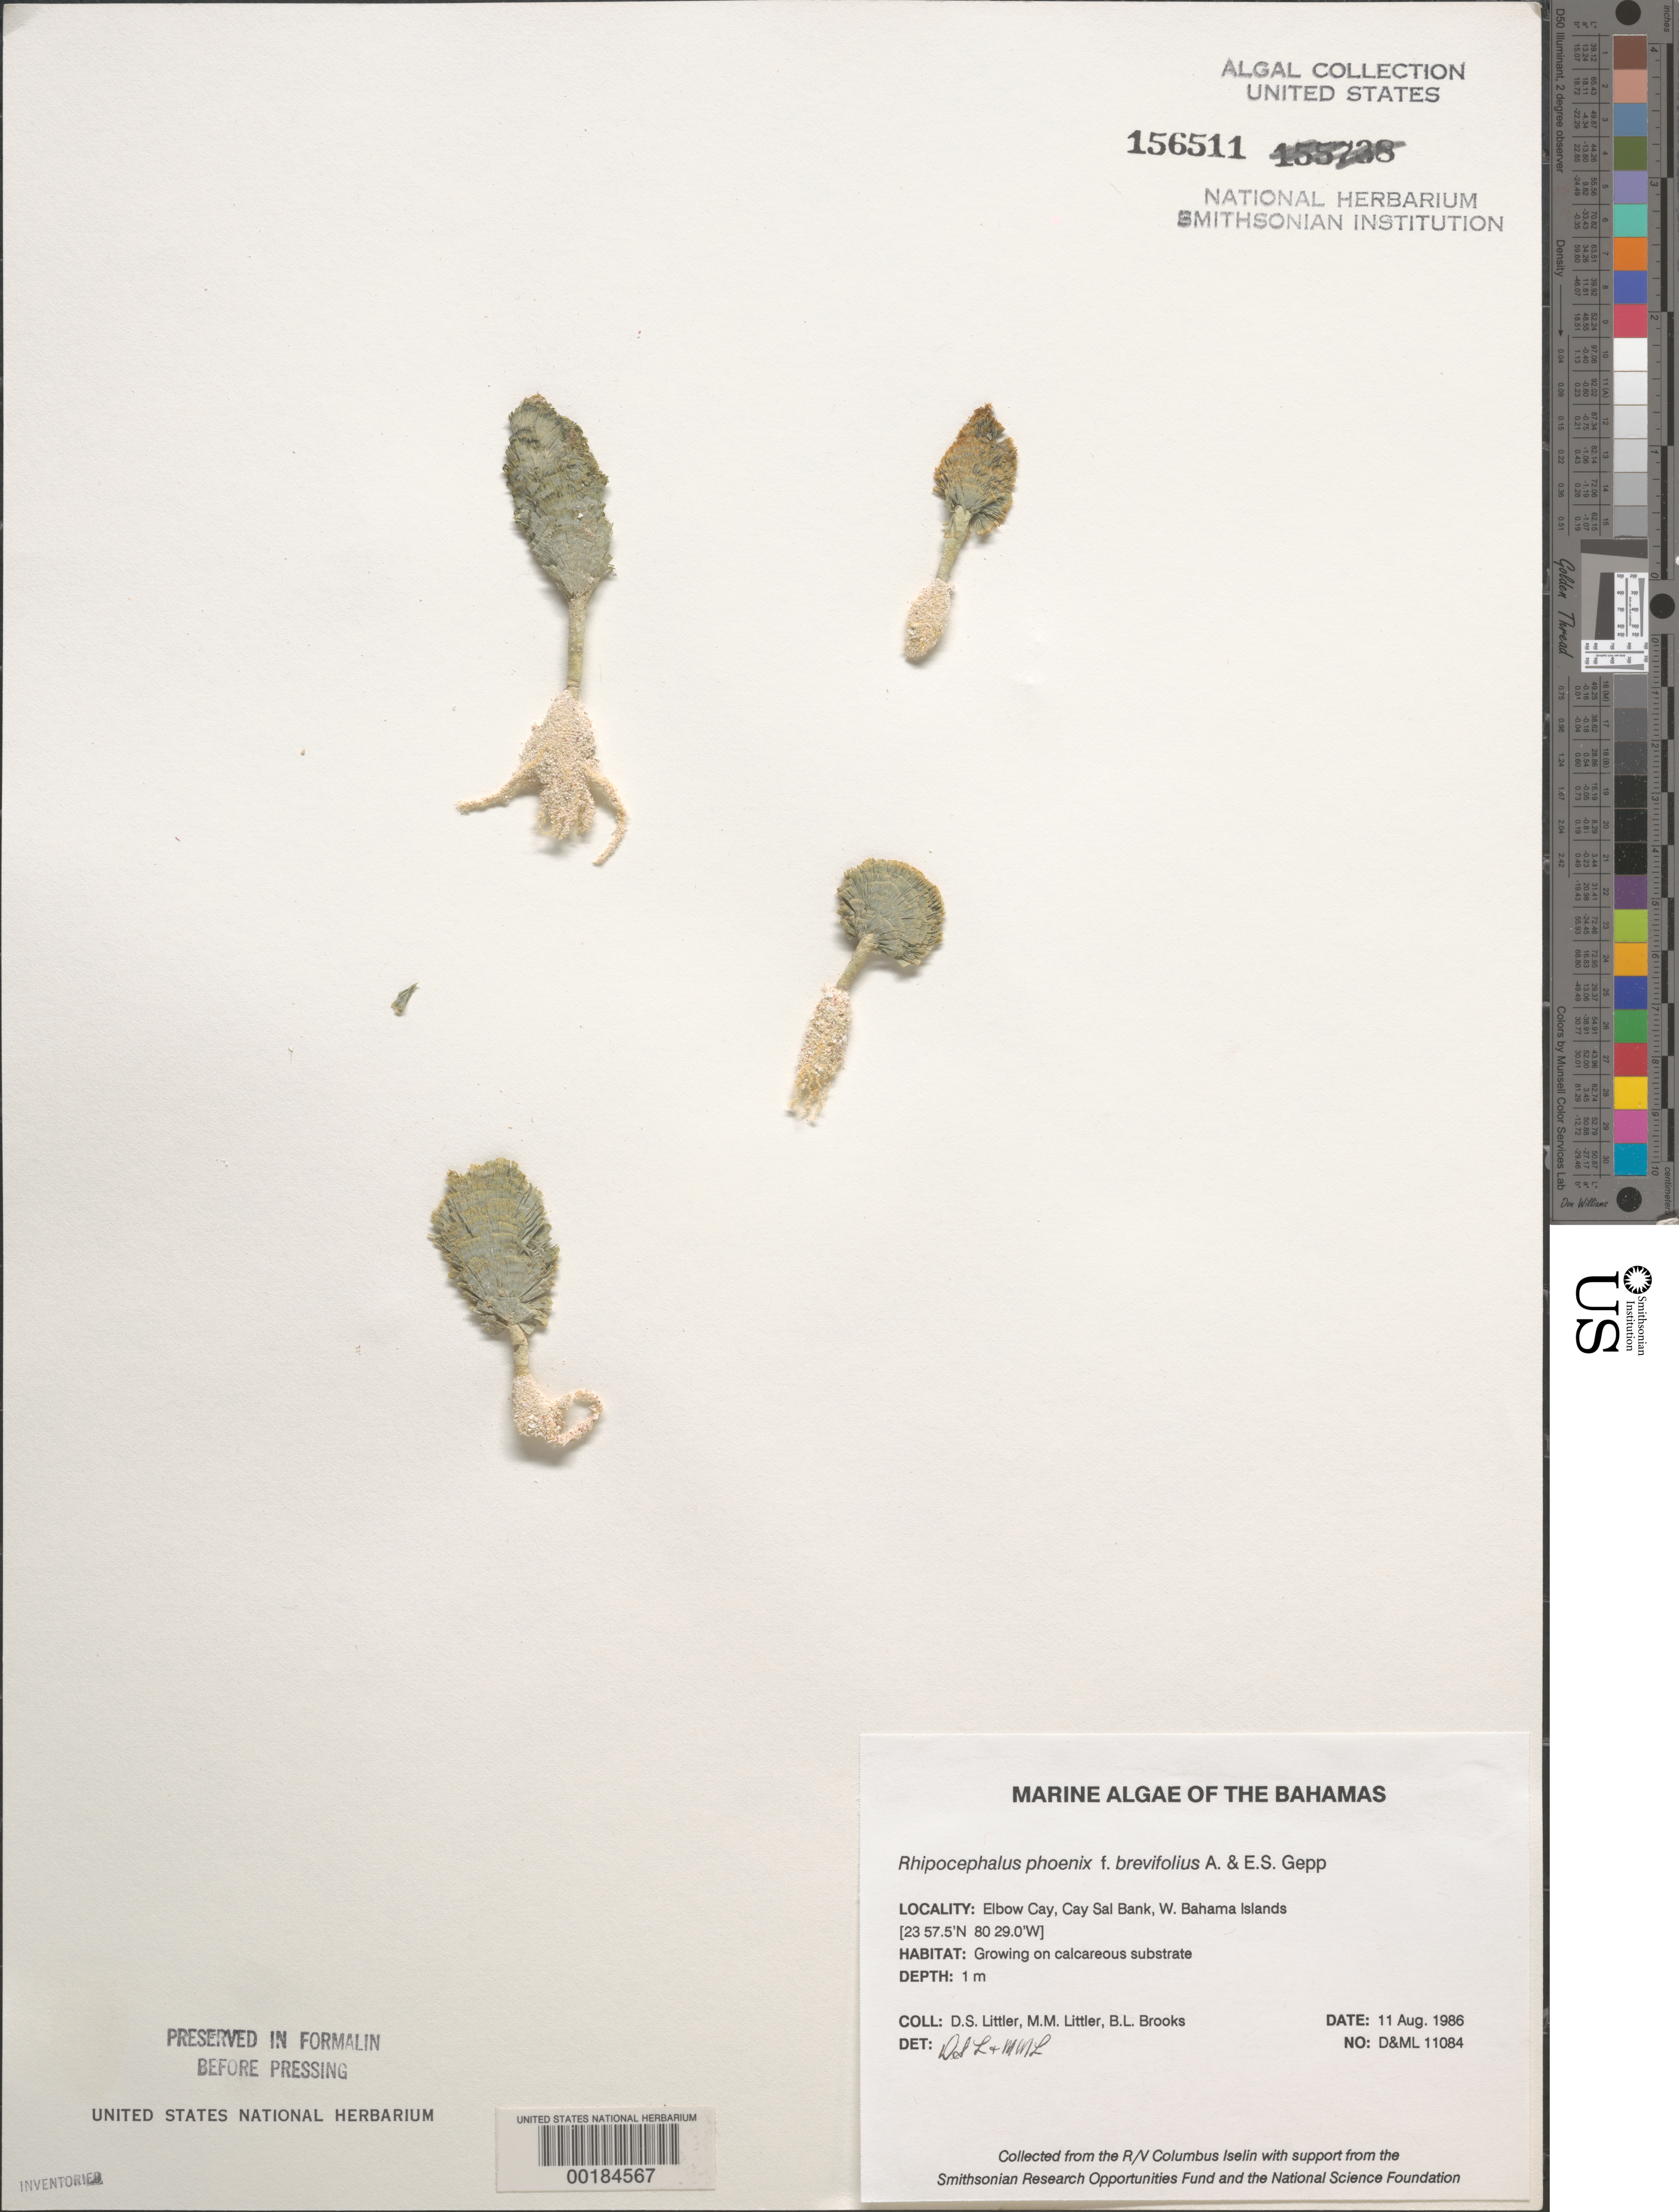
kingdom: Plantae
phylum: Chlorophyta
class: Ulvophyceae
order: Bryopsidales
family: Udoteaceae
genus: Rhipocephalus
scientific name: Rhipocephalus phoenix f. brevifolius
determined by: Littler, D. S.; Littler, M. M.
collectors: D. S. Littler, M. M. Littler & B. Brooks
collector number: D&ML 11084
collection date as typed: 11 Aug 1986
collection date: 1986-08-11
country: Bahamas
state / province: Bimini Banks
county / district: Bimini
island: Elbow Cay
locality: Cay Sal Banks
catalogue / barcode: US 156511